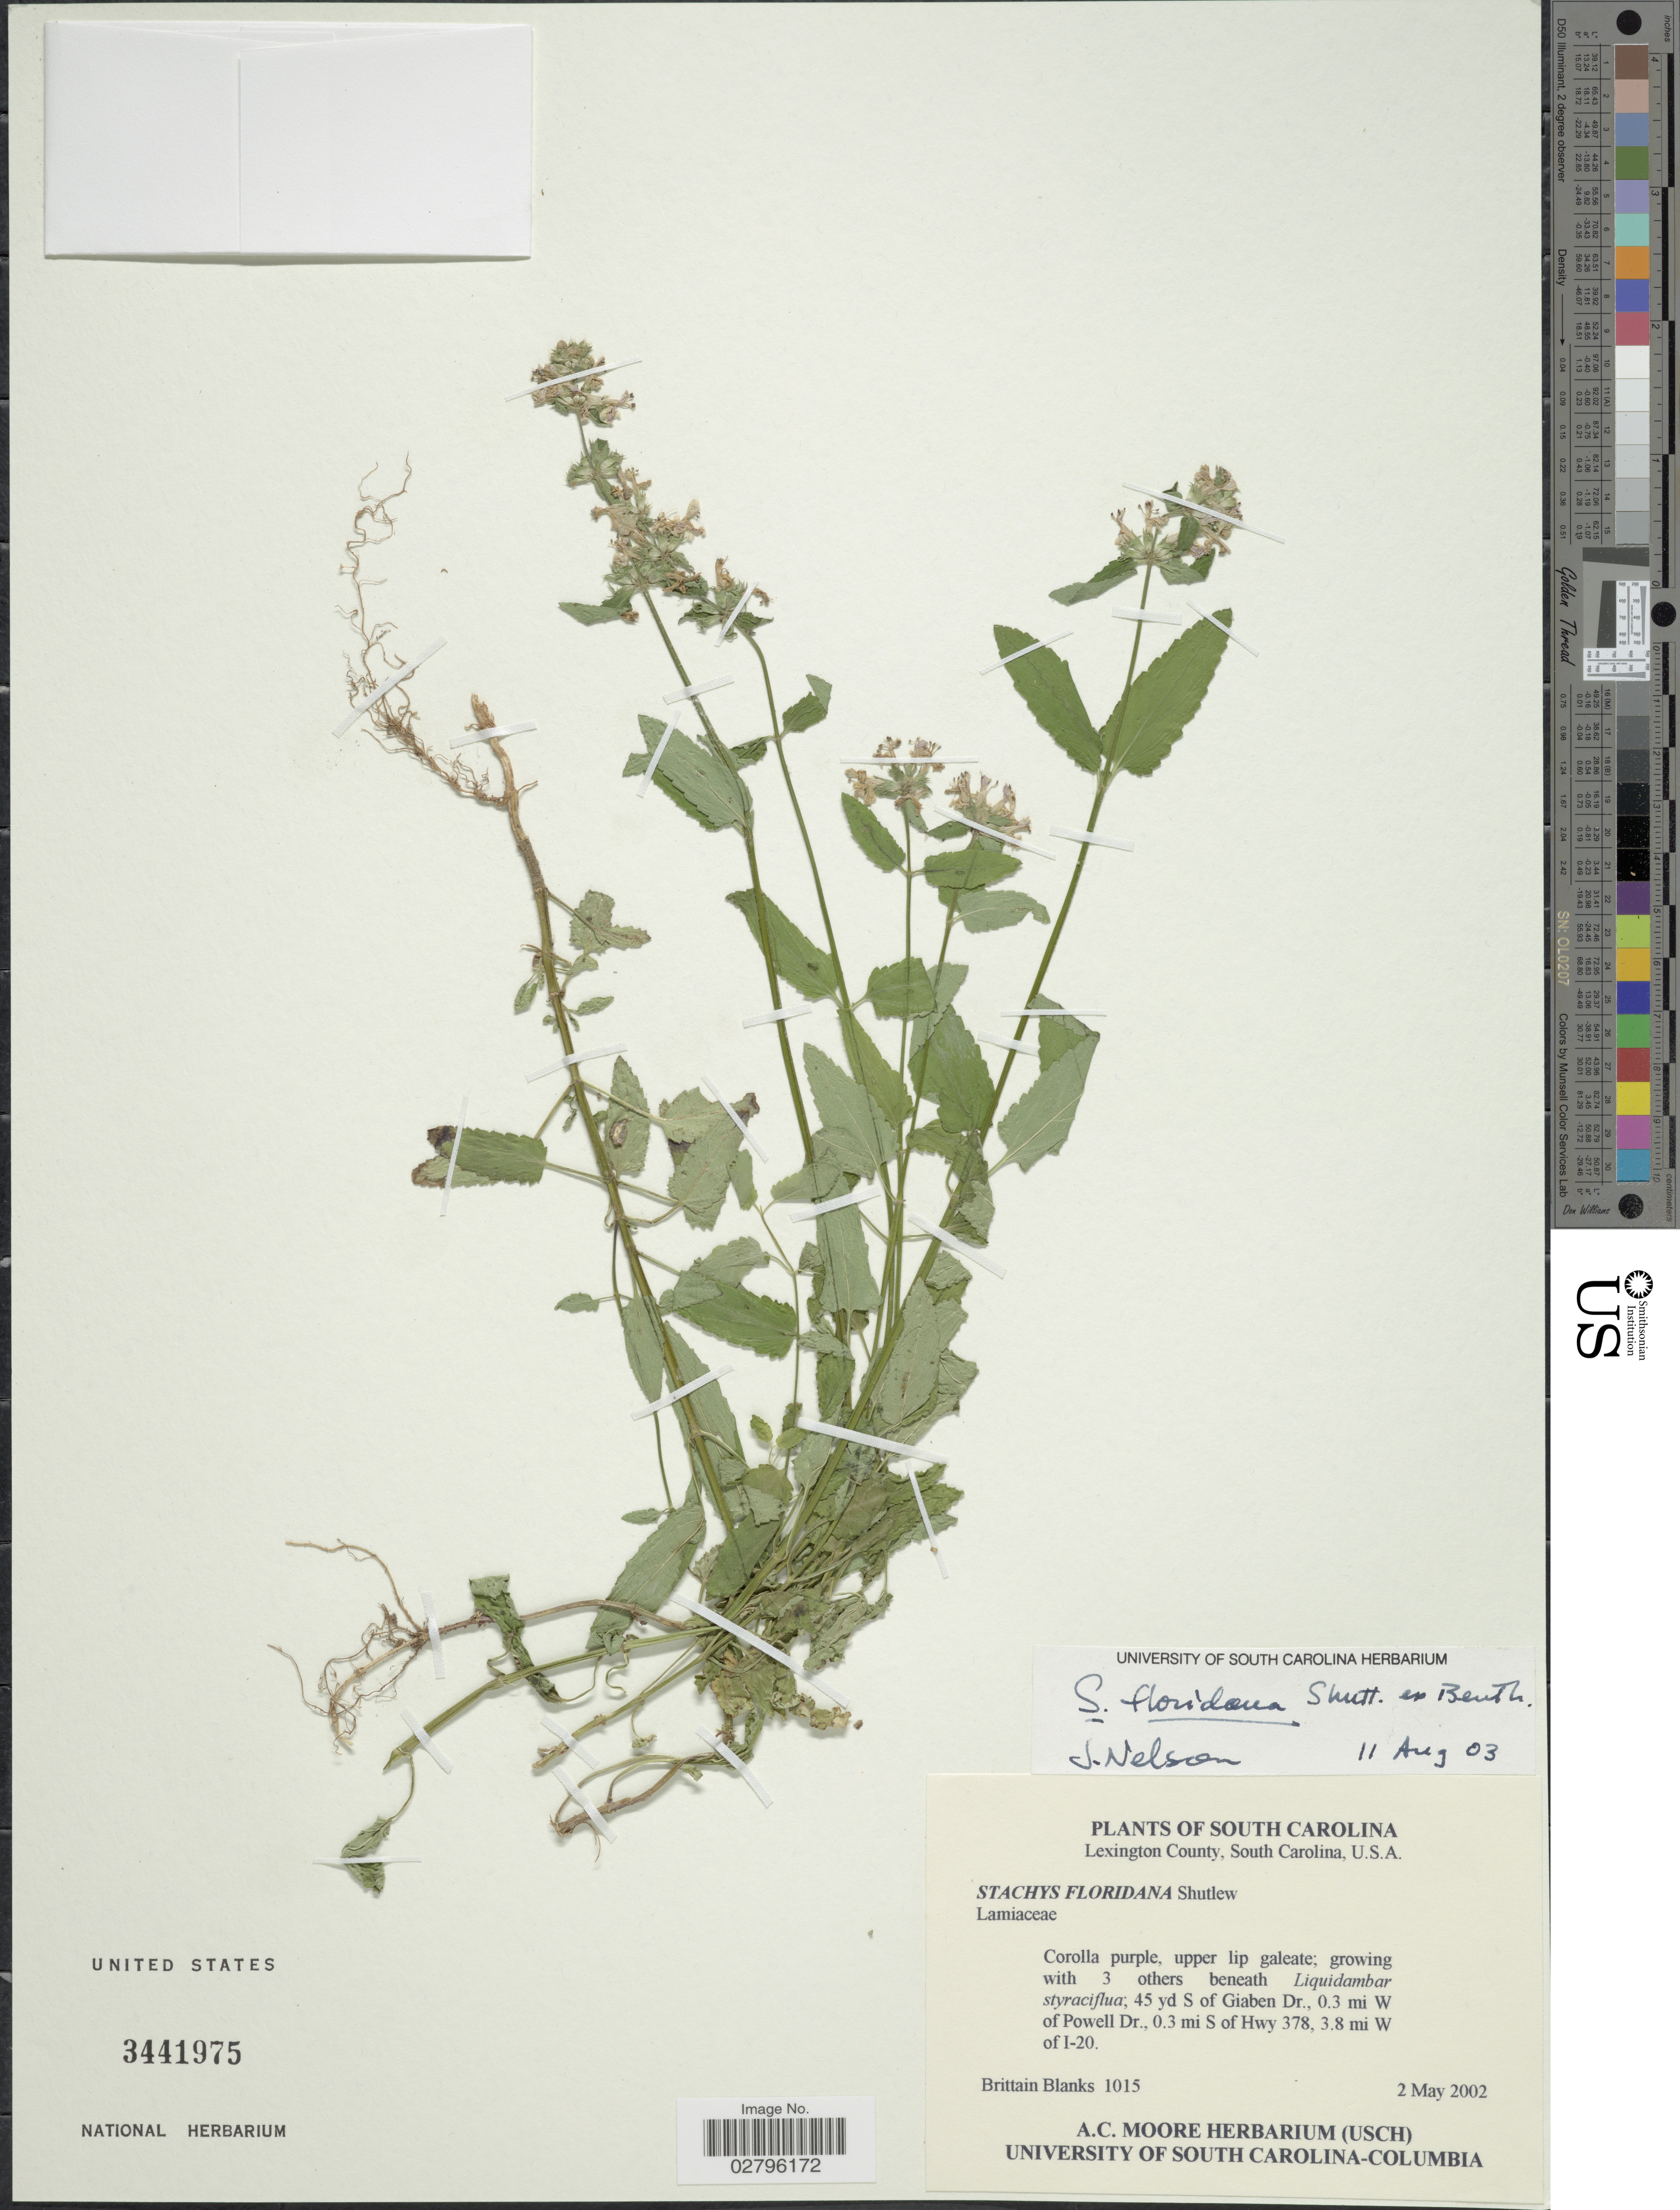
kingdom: Plantae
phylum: Tracheophyta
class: Magnoliopsida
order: Lamiales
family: Lamiaceae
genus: Stachys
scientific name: Stachys floridana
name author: Shuttlew. ex Benth.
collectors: B. Blanks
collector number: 1015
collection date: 2002-05-02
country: United States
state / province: South Carolina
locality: Lexington County. 45 yd S of Giaben Dr., 0.3 mi W of Powell Dr., 0.3 mi S of Hwy 378, 3.8 mi W of I-20.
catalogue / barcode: US 3441975